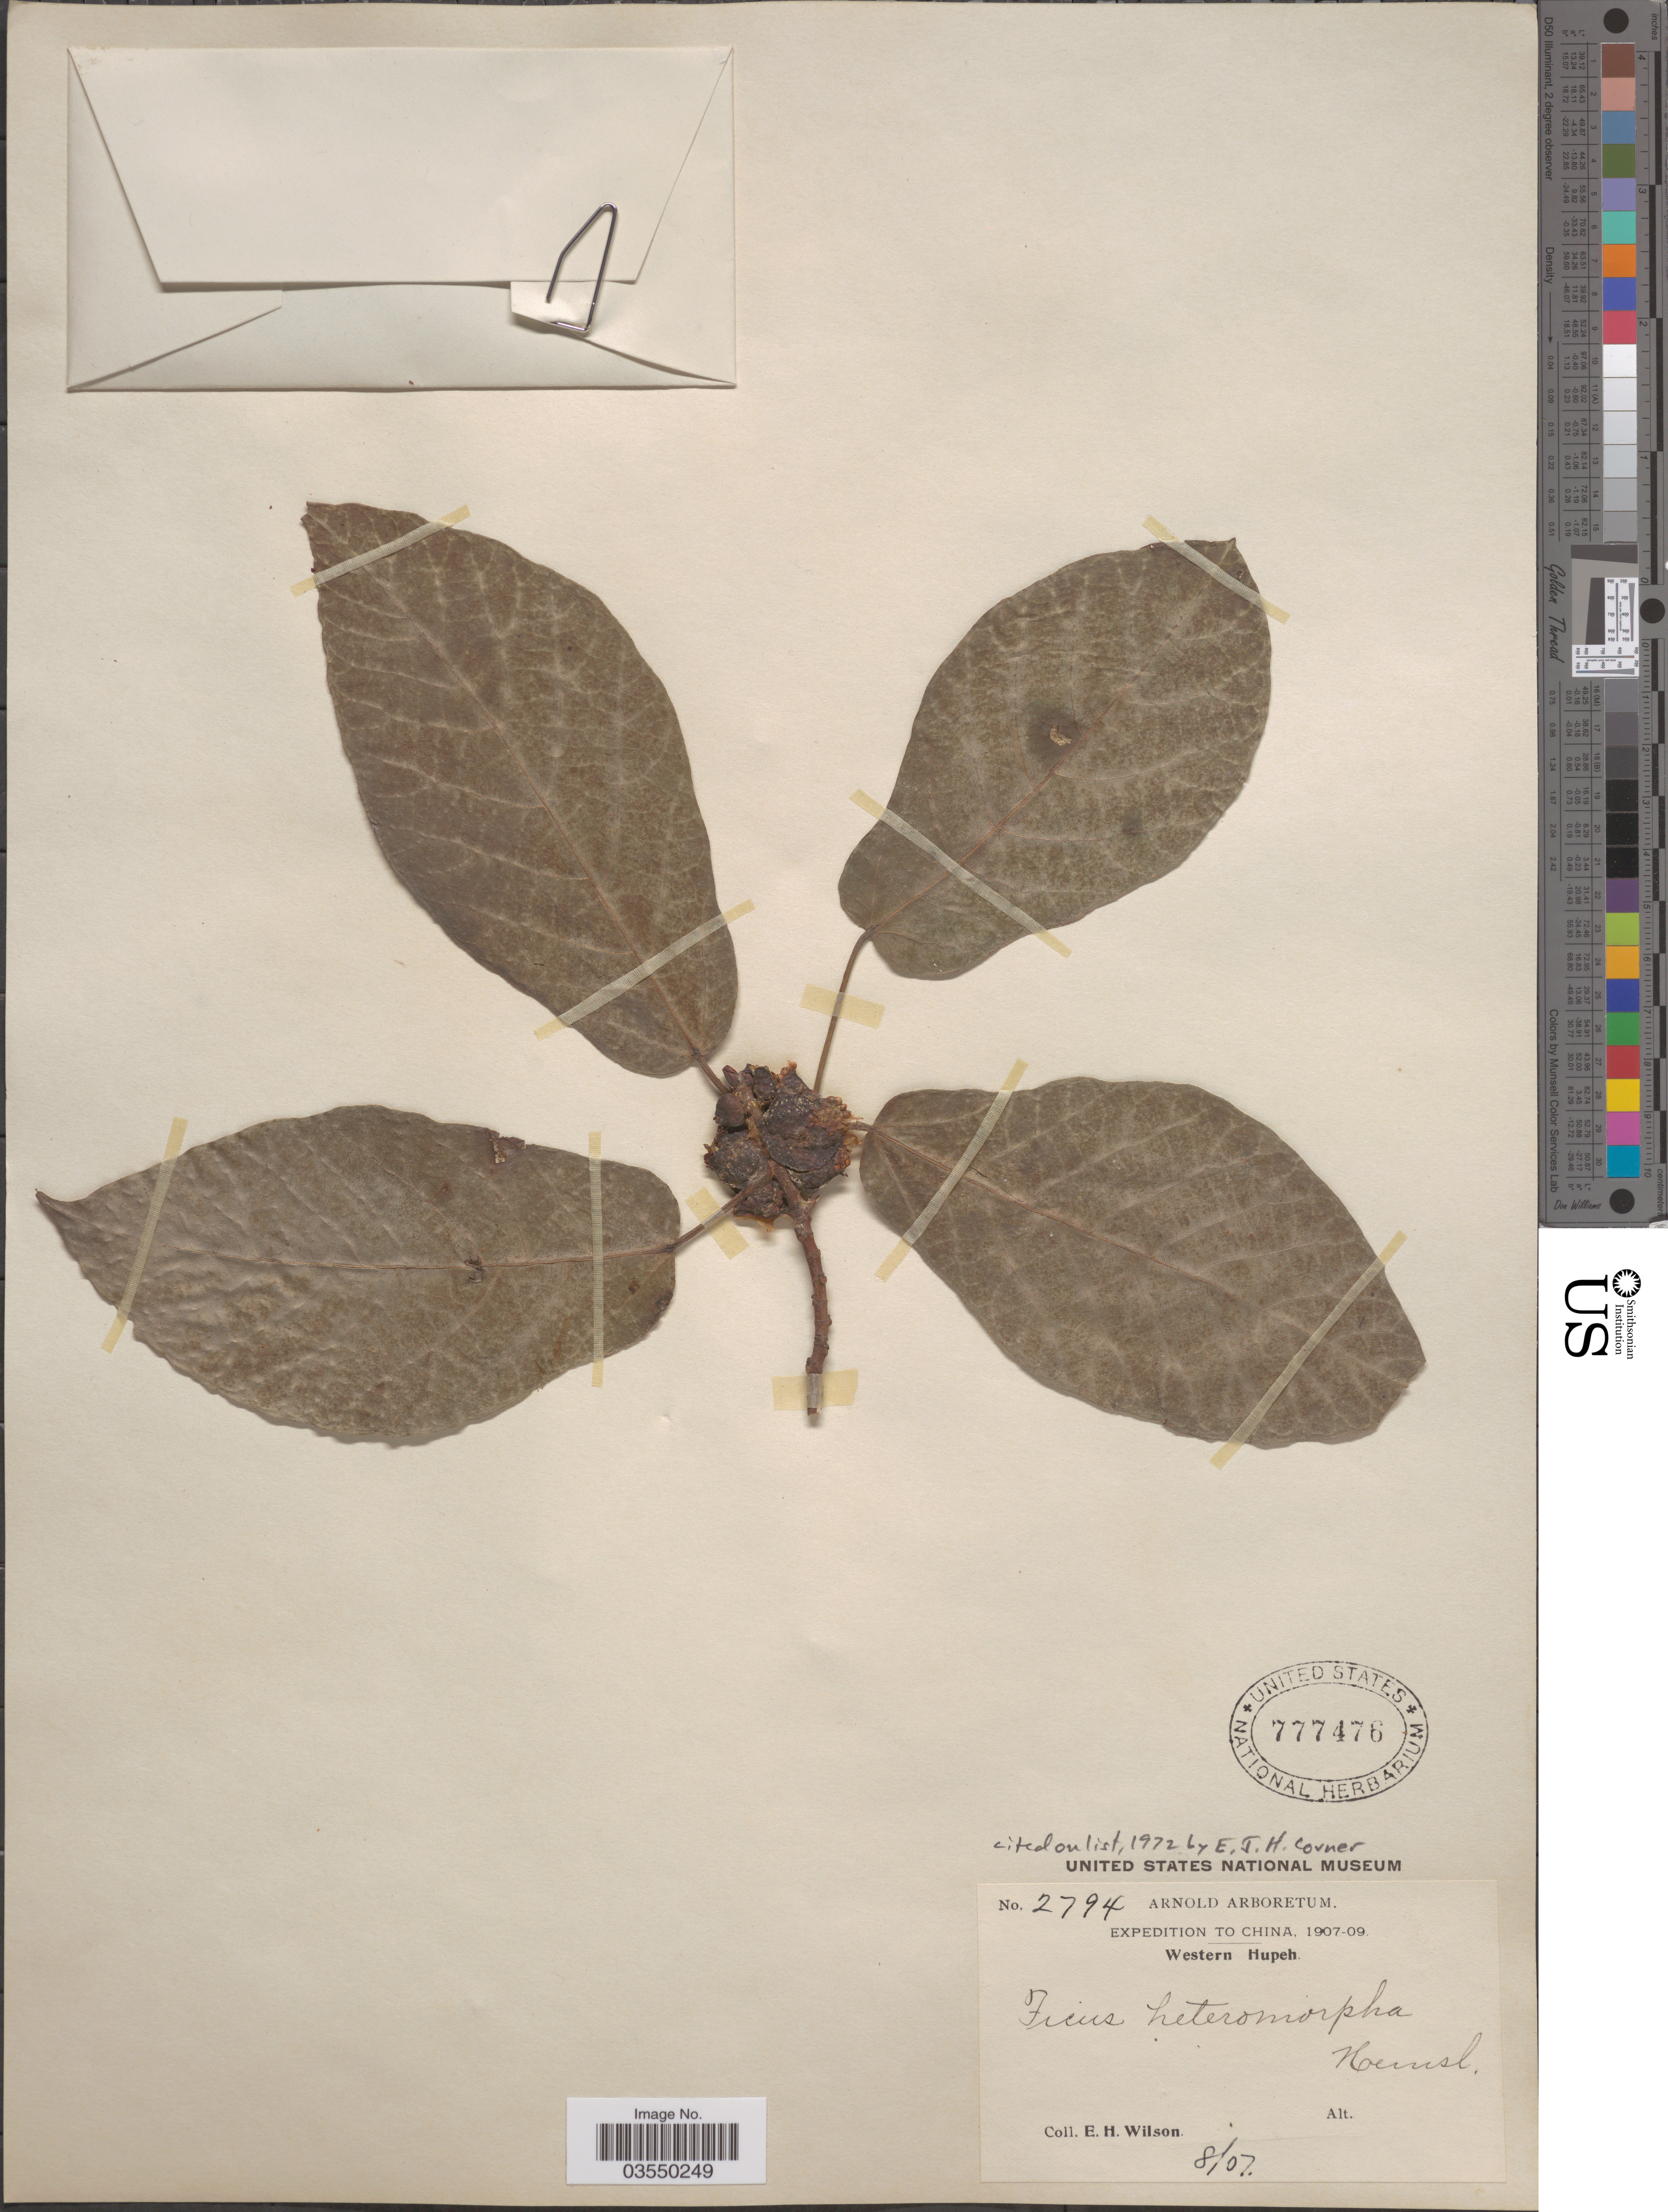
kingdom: Plantae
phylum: Tracheophyta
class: Magnoliopsida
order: Rosales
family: Moraceae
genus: Ficus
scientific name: Ficus heteromorpha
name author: Hemsl.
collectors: E. Wilson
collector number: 2794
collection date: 1907-08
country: China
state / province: Hubei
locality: Western Hupeh.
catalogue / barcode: US 777476